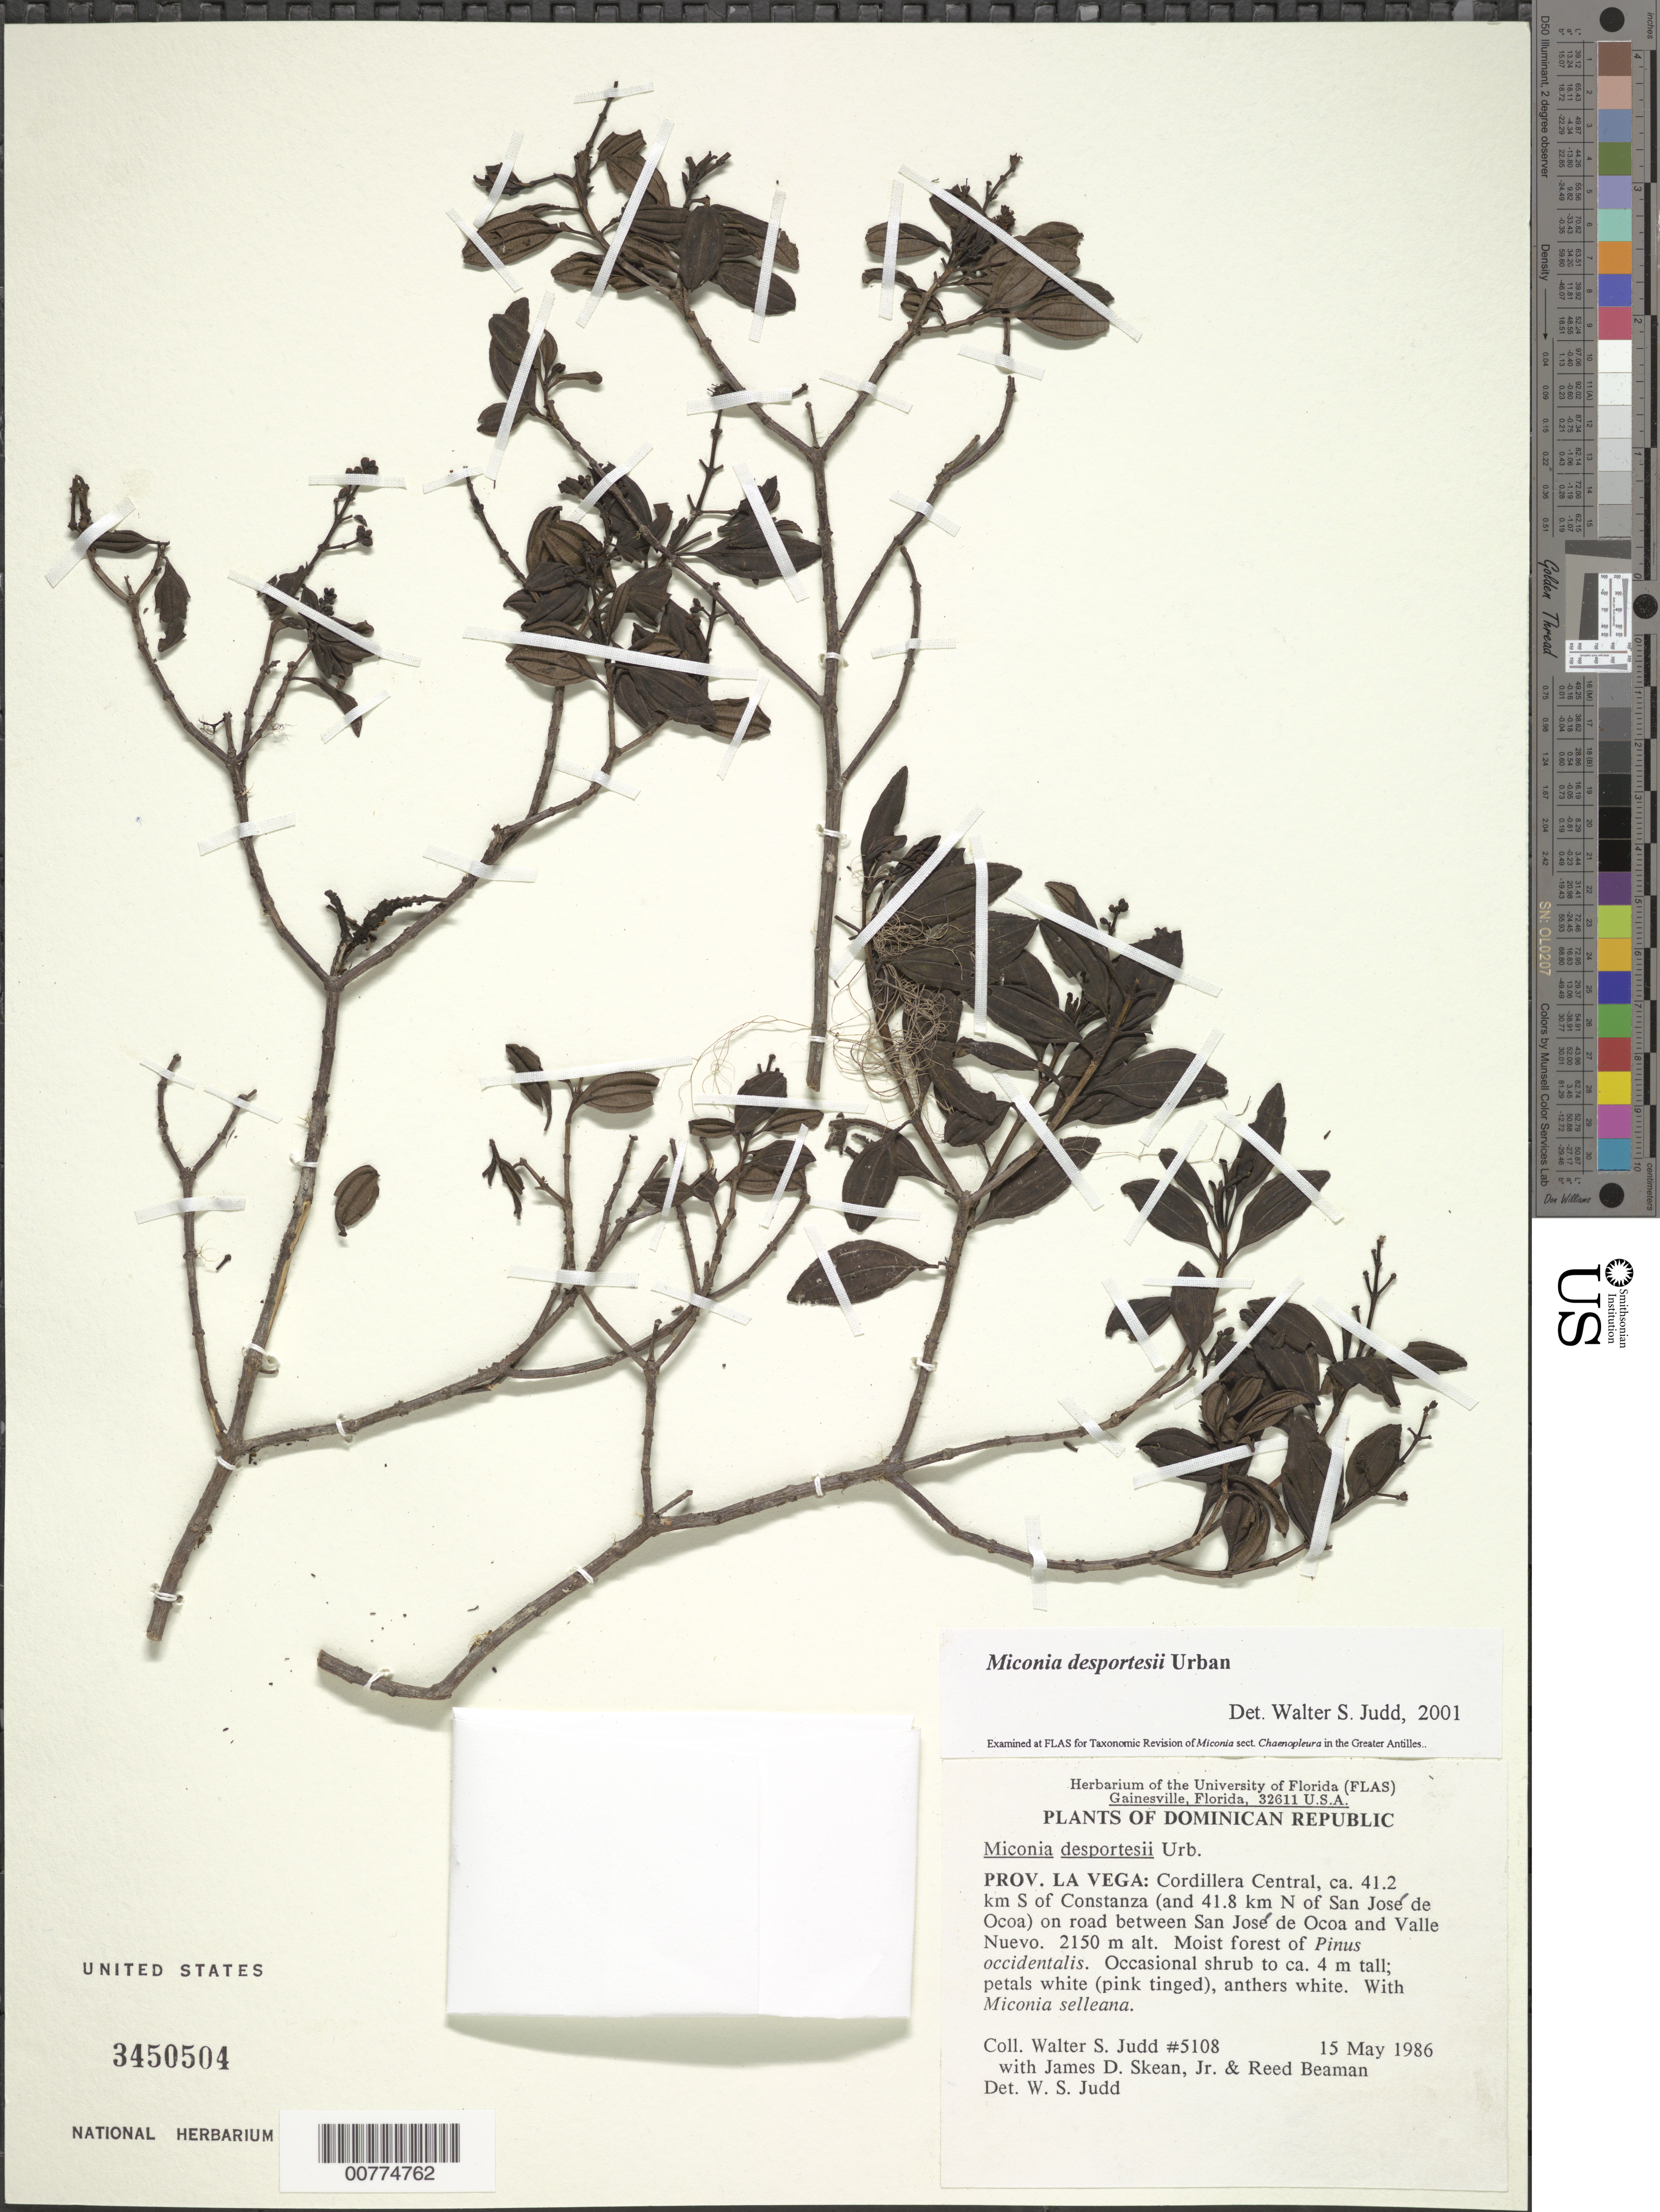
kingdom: Plantae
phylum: Tracheophyta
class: Magnoliopsida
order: Myrtales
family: Melastomataceae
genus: Miconia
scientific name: Miconia desportesii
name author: Urb.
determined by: Judd, Walter S.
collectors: W. S. Judd, J. D. Skean & R. S. Beaman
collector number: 5108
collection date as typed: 15 May 1986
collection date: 1986-05-15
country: Dominican Republic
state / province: La Vega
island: Hispaniola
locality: Cordillera Central, 41.2 km S of Constanza (and 41.8 km N of San José de Ocoa) on road between San José de Ocoa and Valle Nuevo.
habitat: Moist forest of Pinus occidentalis.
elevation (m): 2150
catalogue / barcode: US 3450504